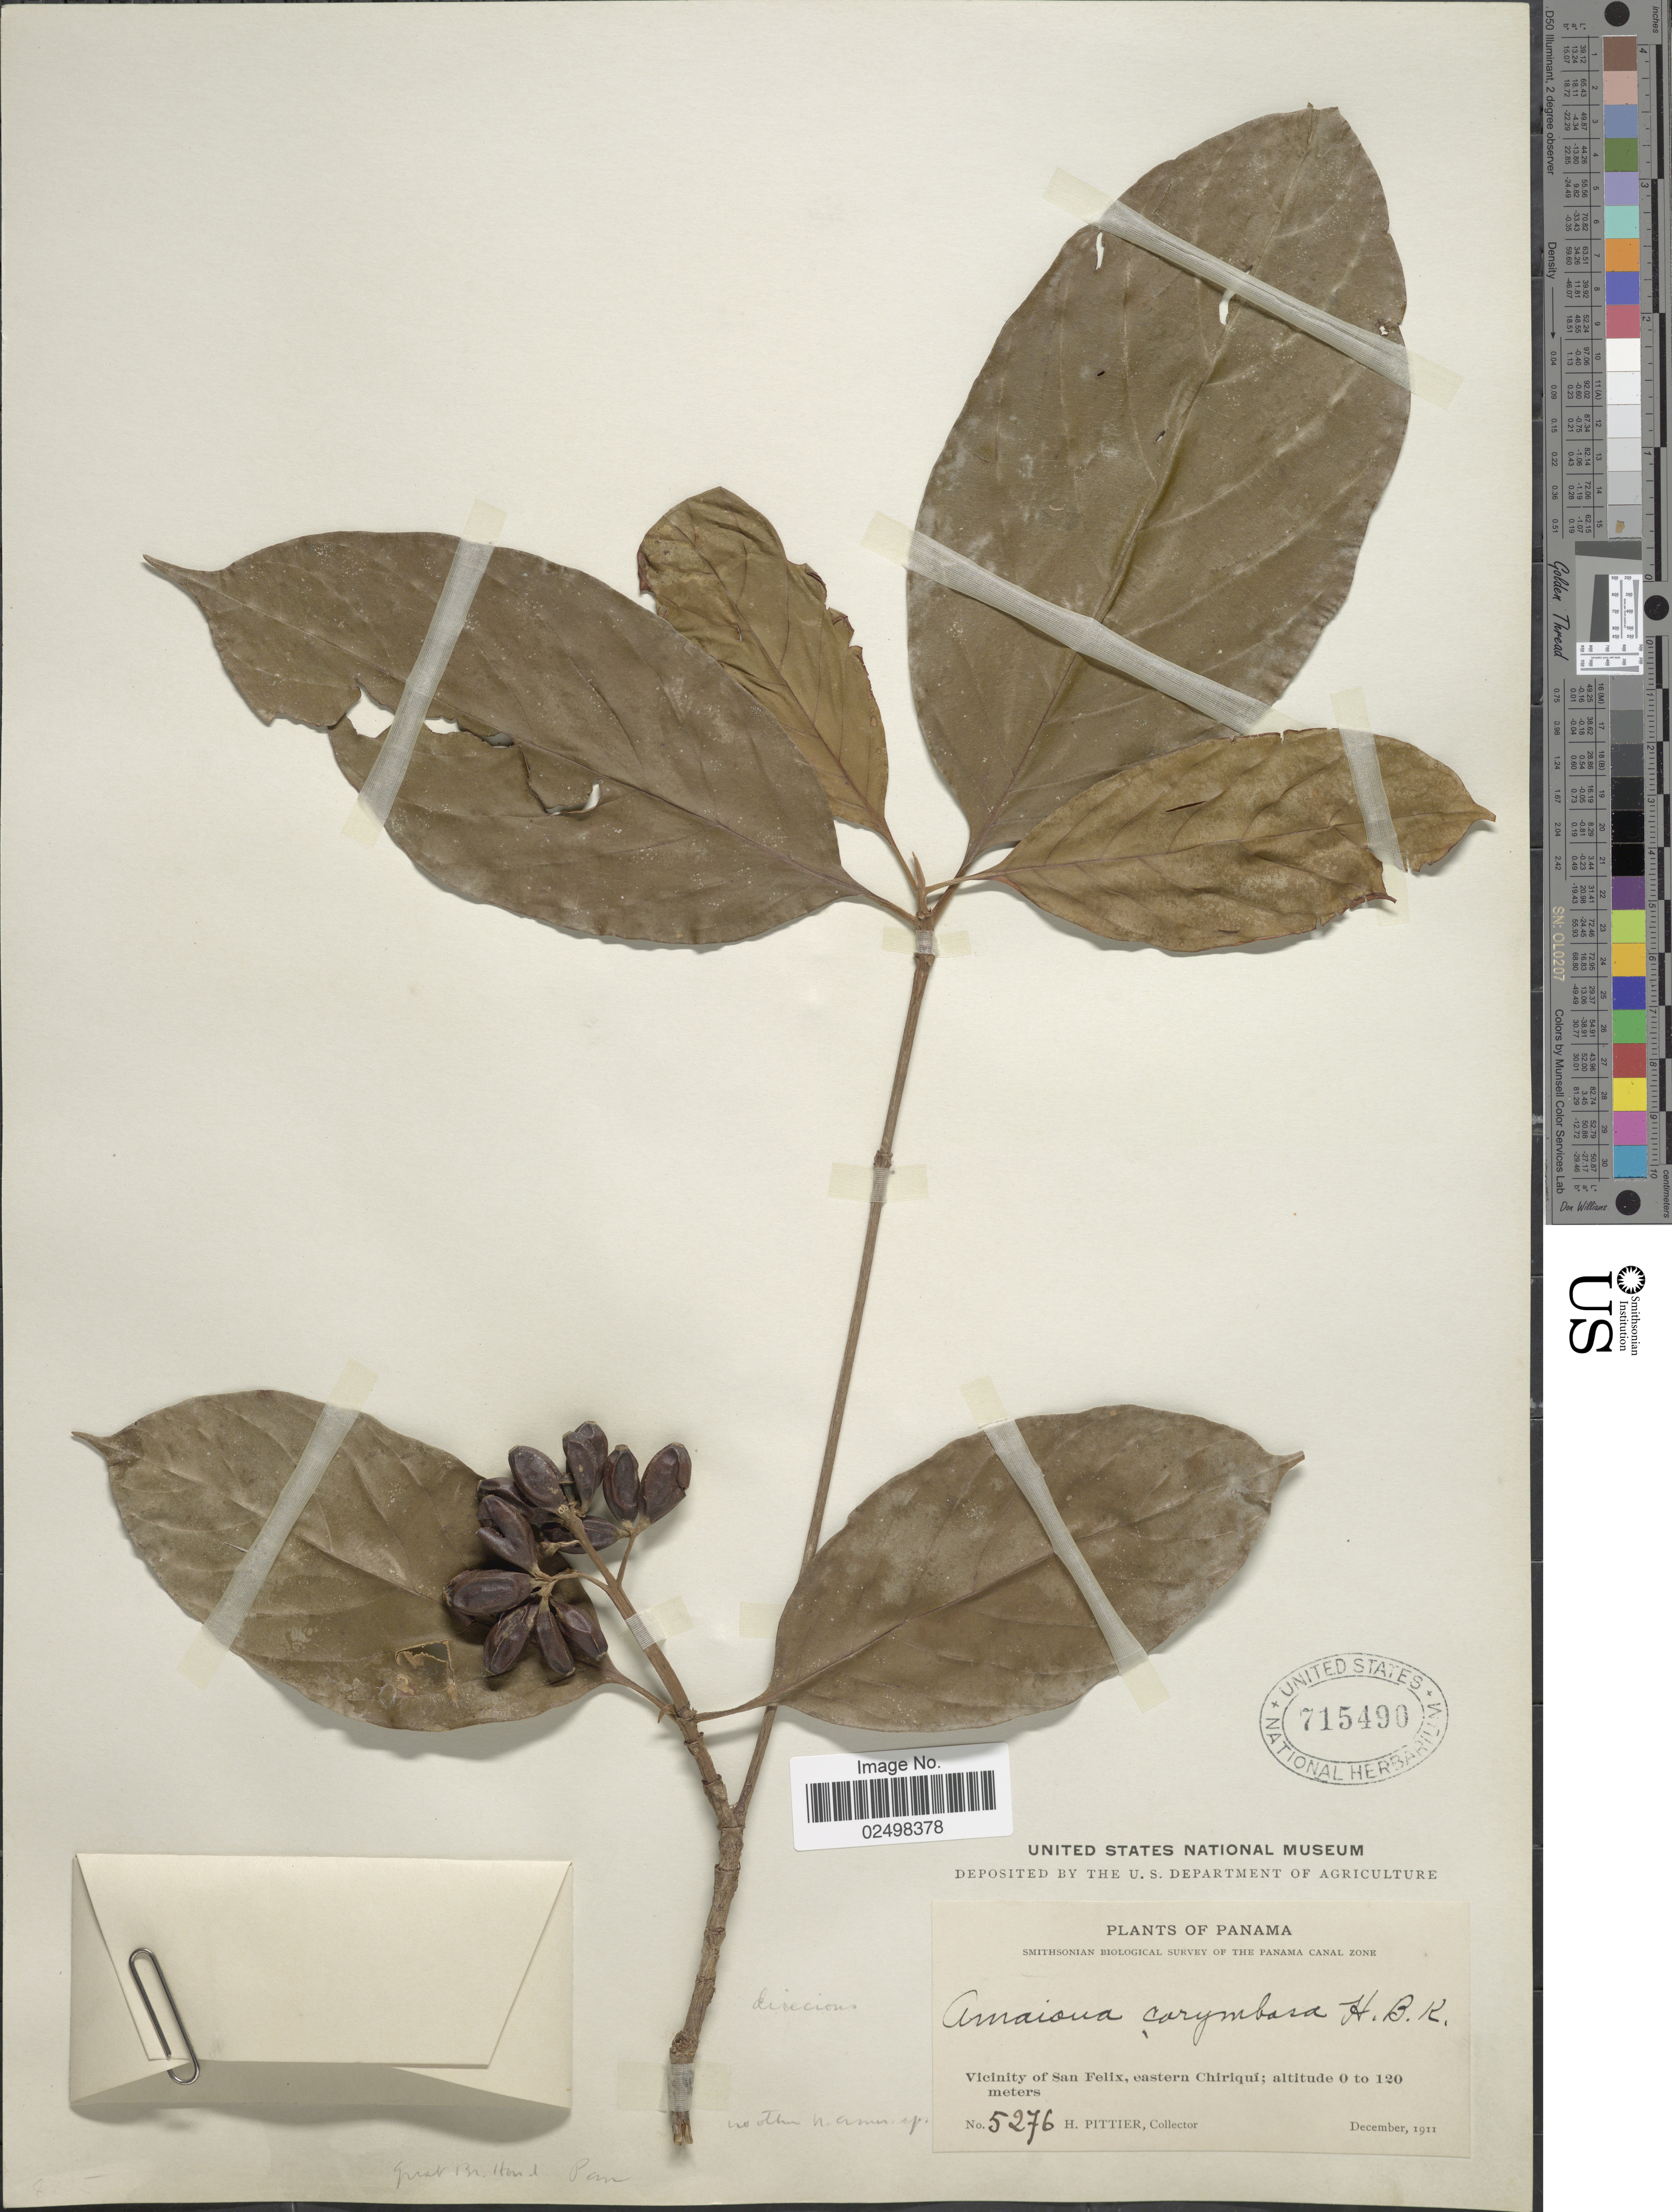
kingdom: Plantae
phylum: Tracheophyta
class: Magnoliopsida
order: Gentianales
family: Rubiaceae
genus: Amaioua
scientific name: Amaioua corymbosa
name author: Kunth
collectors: H. F. Pittier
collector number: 5276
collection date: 1911-12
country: Panama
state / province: Chiriqui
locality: Vicinity of San Felix, eastern Chiriqui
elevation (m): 0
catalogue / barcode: US 715490